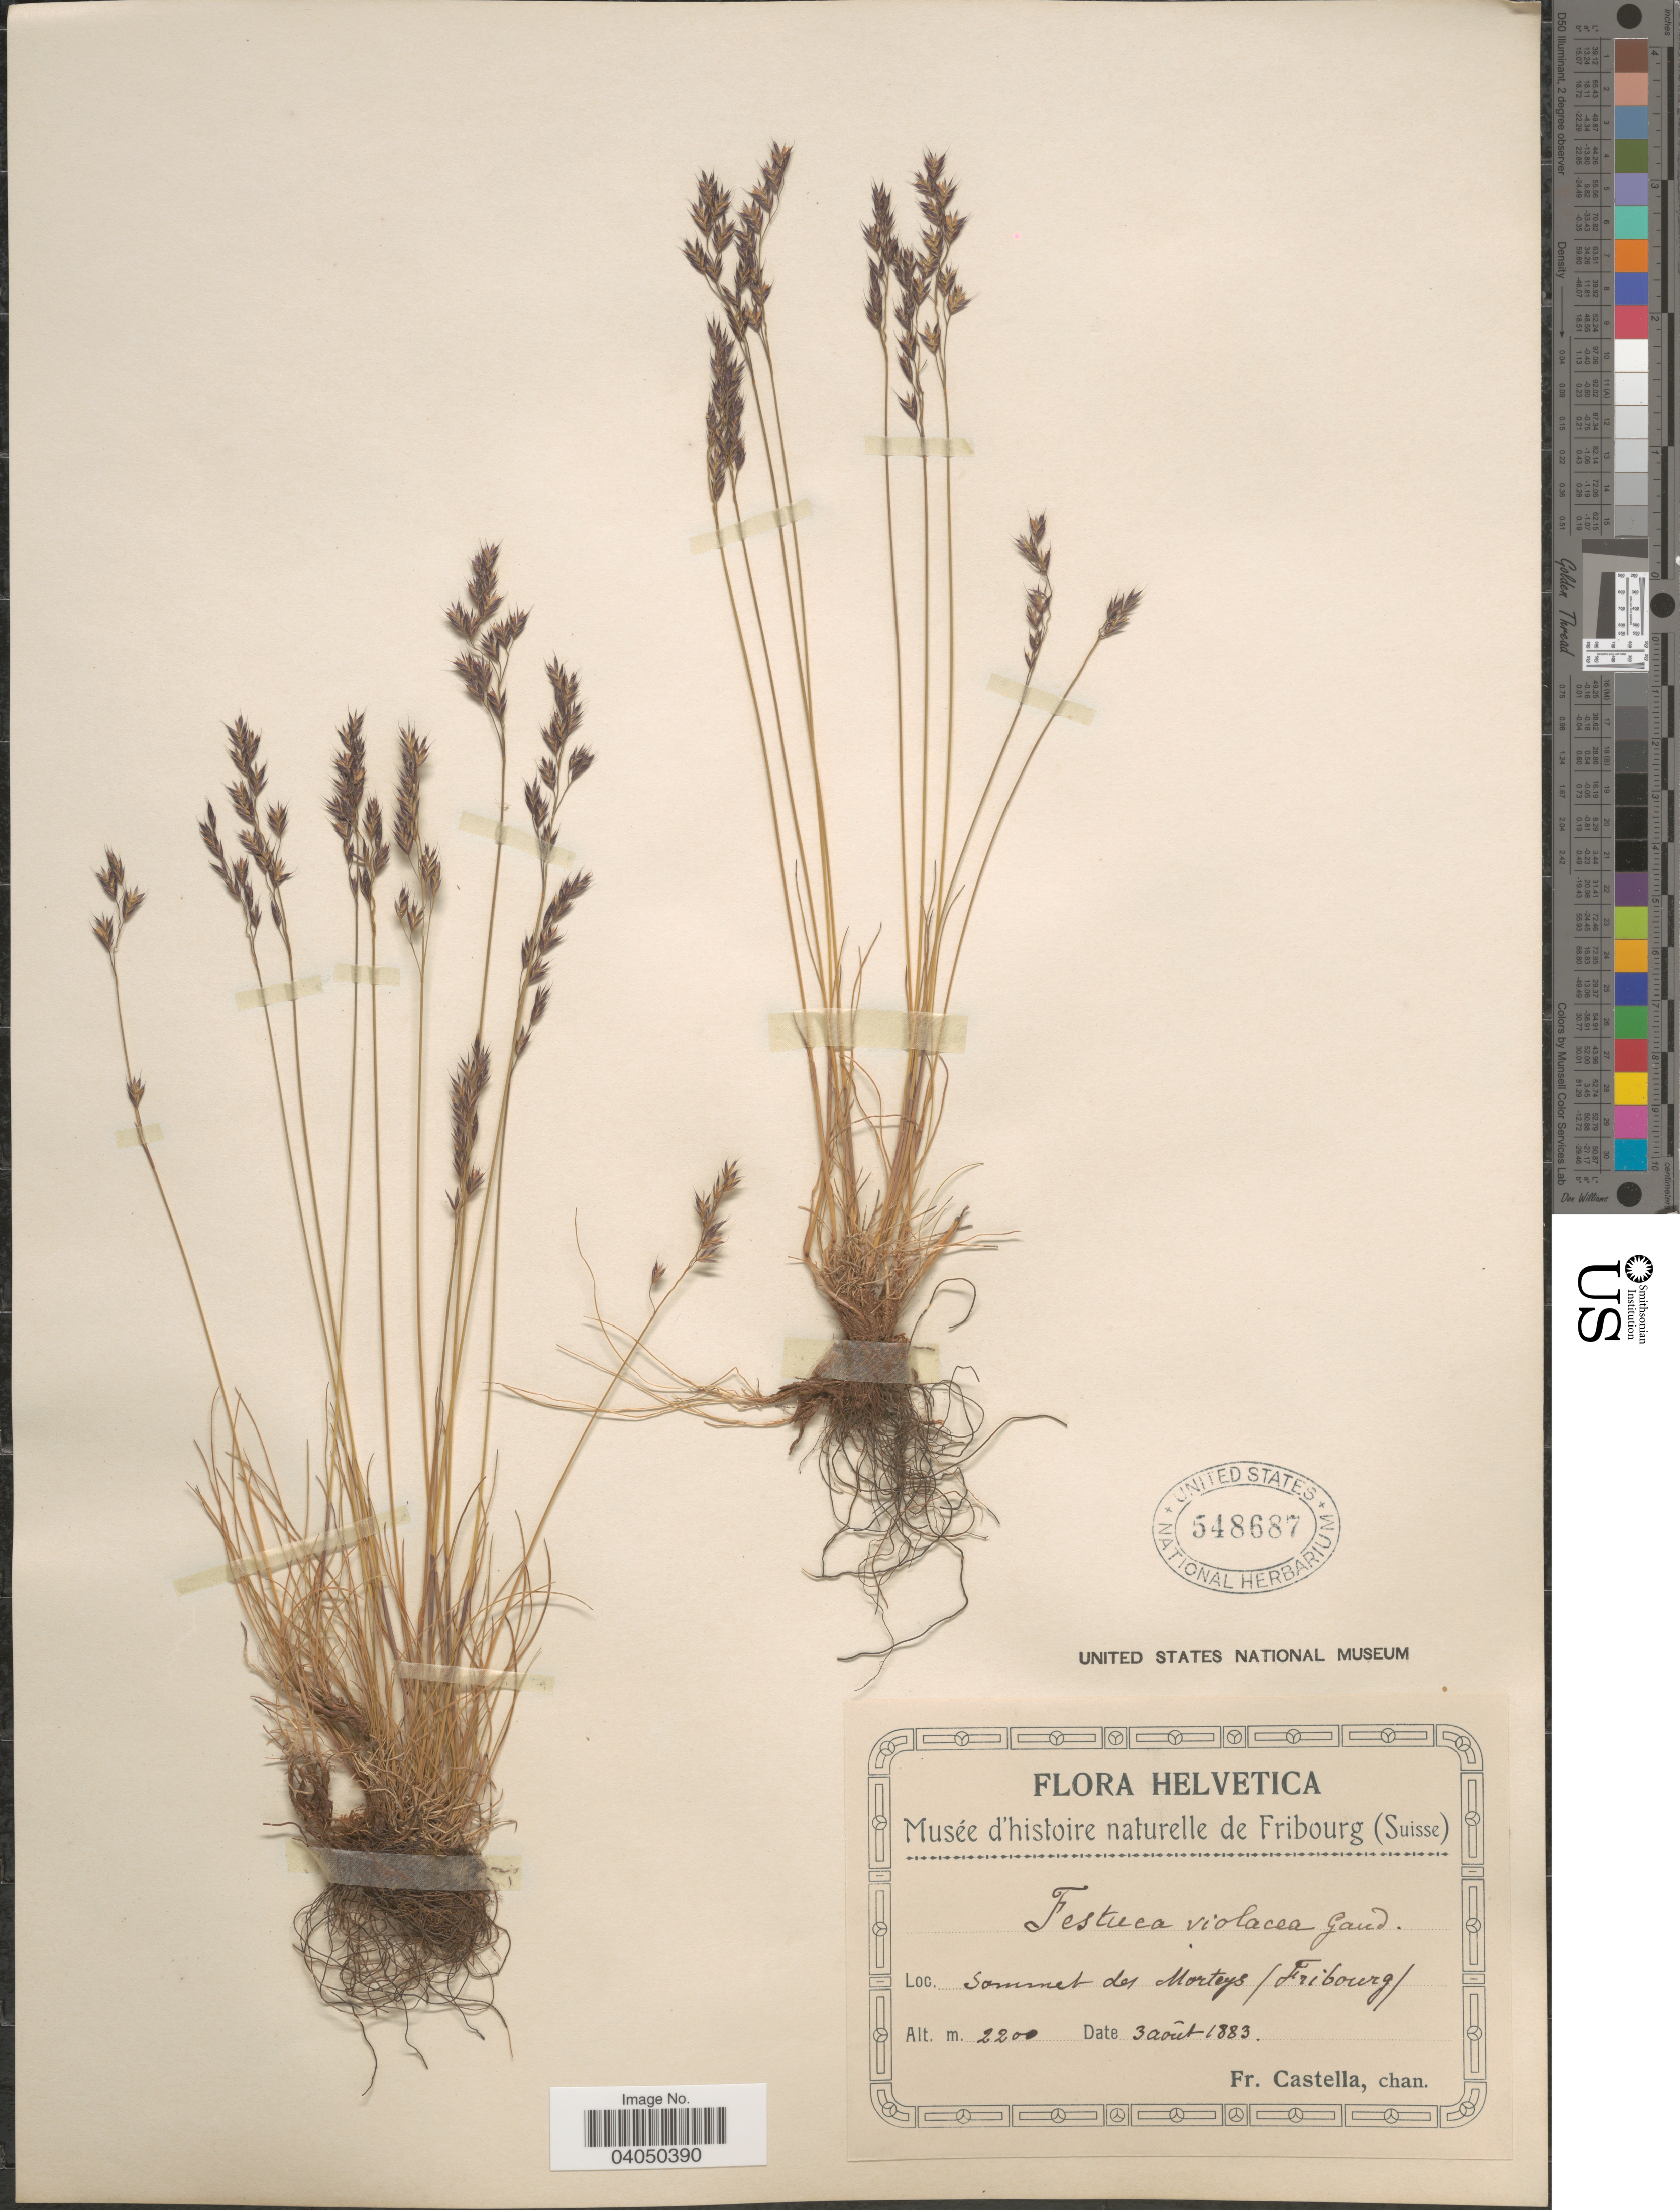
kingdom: Plantae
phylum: Tracheophyta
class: Liliopsida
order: Poales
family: Poaceae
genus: Festuca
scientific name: Festuca violacea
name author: Gaudin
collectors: Fr. Castella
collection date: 1883-08-03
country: Switzerland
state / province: Fribourg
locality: Helvetica. Sommet des Morteys.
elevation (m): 2200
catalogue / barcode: US 548687